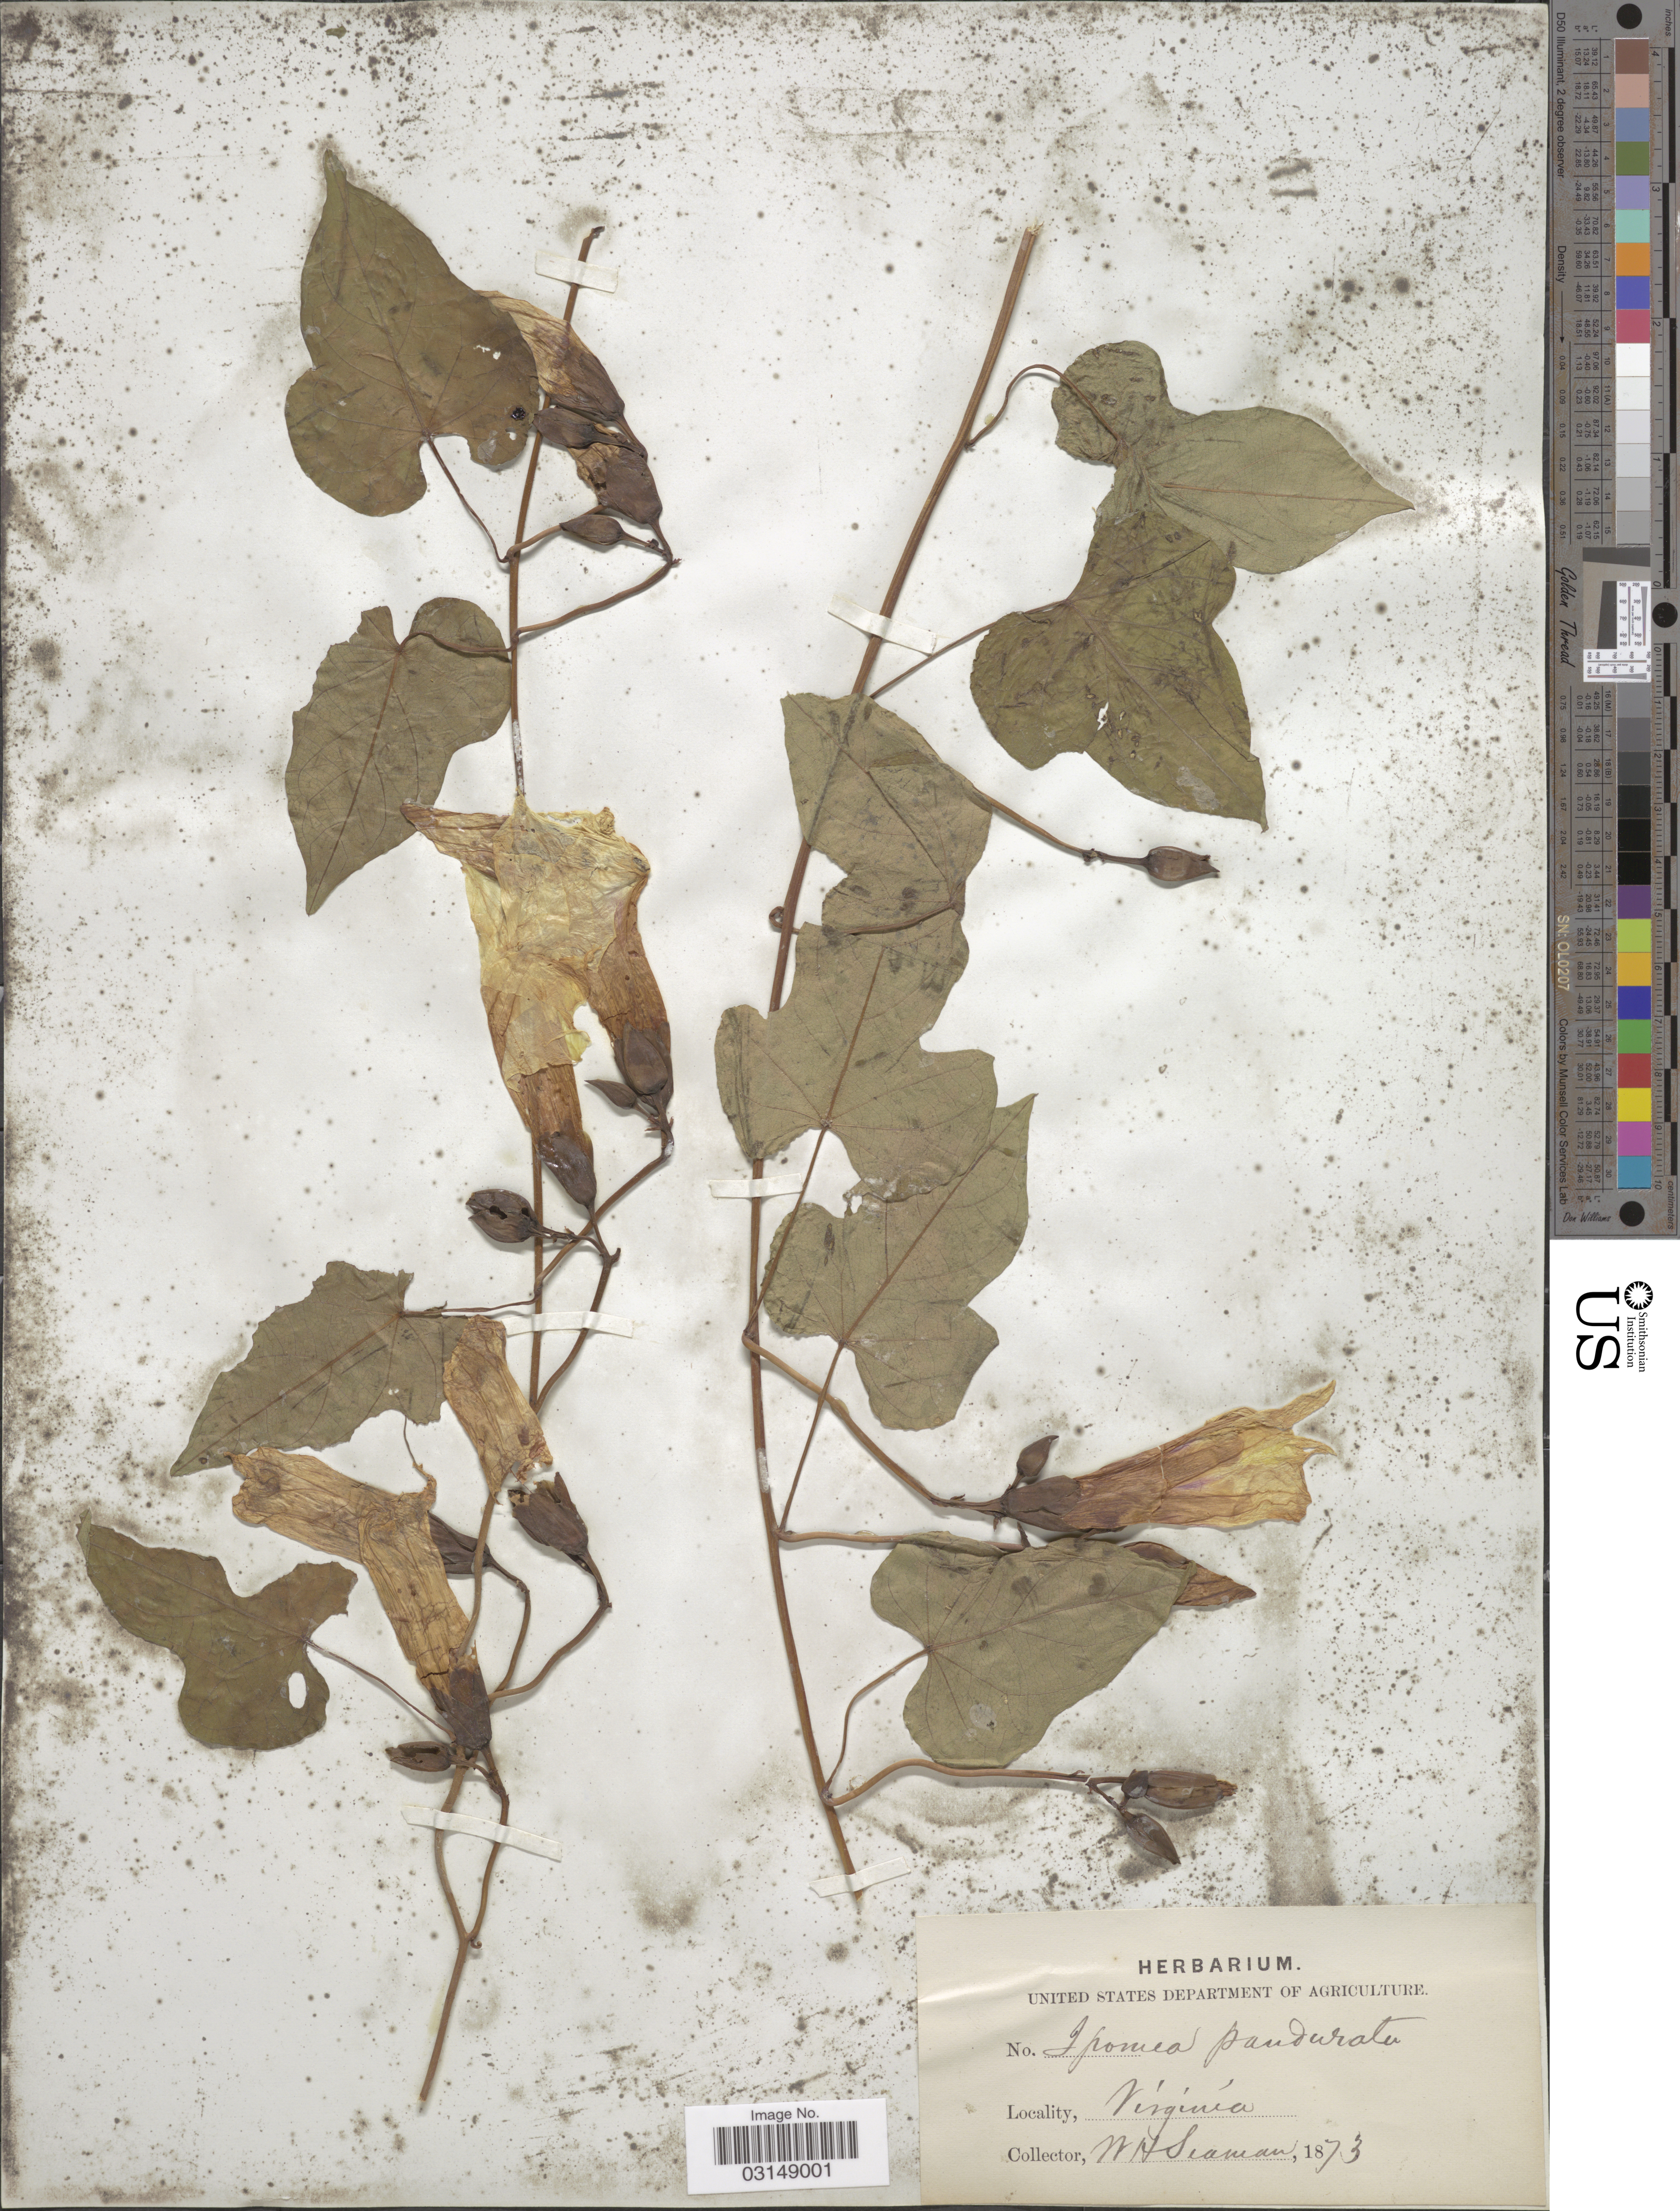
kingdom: Plantae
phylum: Tracheophyta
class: Magnoliopsida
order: Solanales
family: Convolvulaceae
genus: Ipomoea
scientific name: Ipomoea pandurata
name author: (L.) G. Mey.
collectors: W. Seaman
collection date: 1873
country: United States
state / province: Virginia